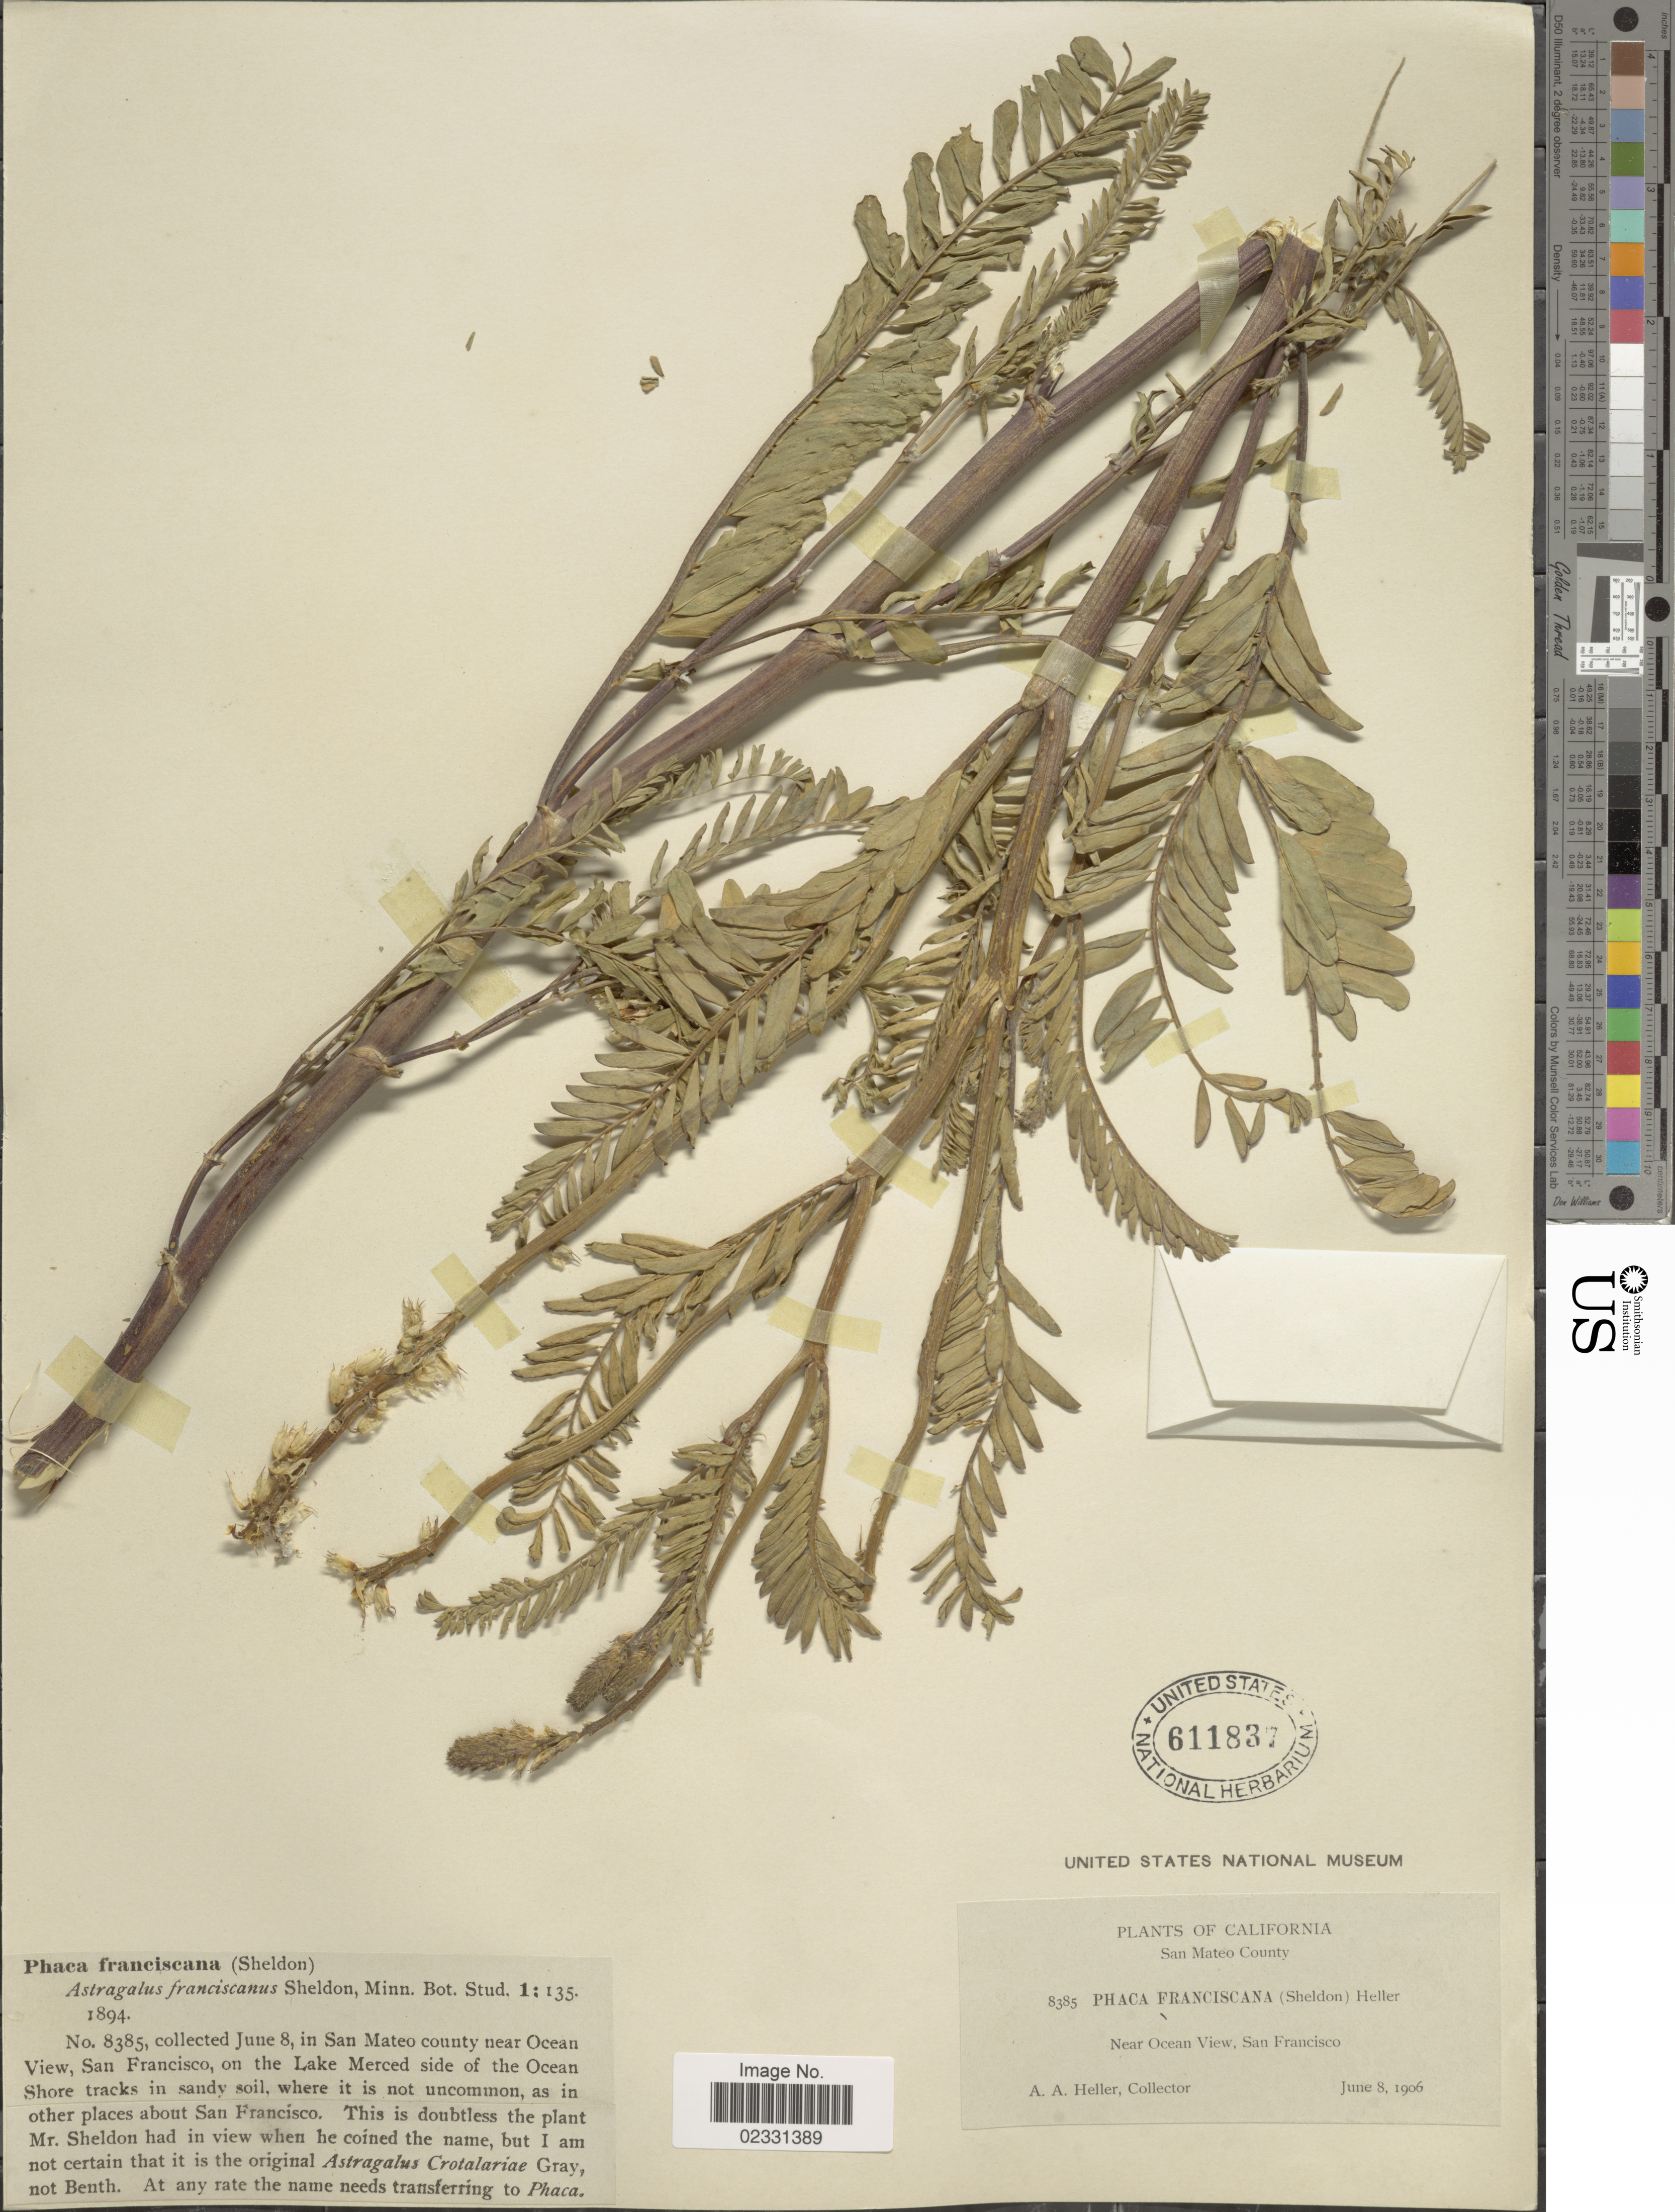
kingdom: Plantae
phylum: Tracheophyta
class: Magnoliopsida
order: Fabales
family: Fabaceae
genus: Astragalus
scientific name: Astragalus franciscanus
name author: E. Sheld.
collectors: A. A. Heller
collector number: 8385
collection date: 1906-06-08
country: United States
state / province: California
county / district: San Mateo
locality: San Mateo County, Near Ocean View, San Francisco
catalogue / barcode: US 611837